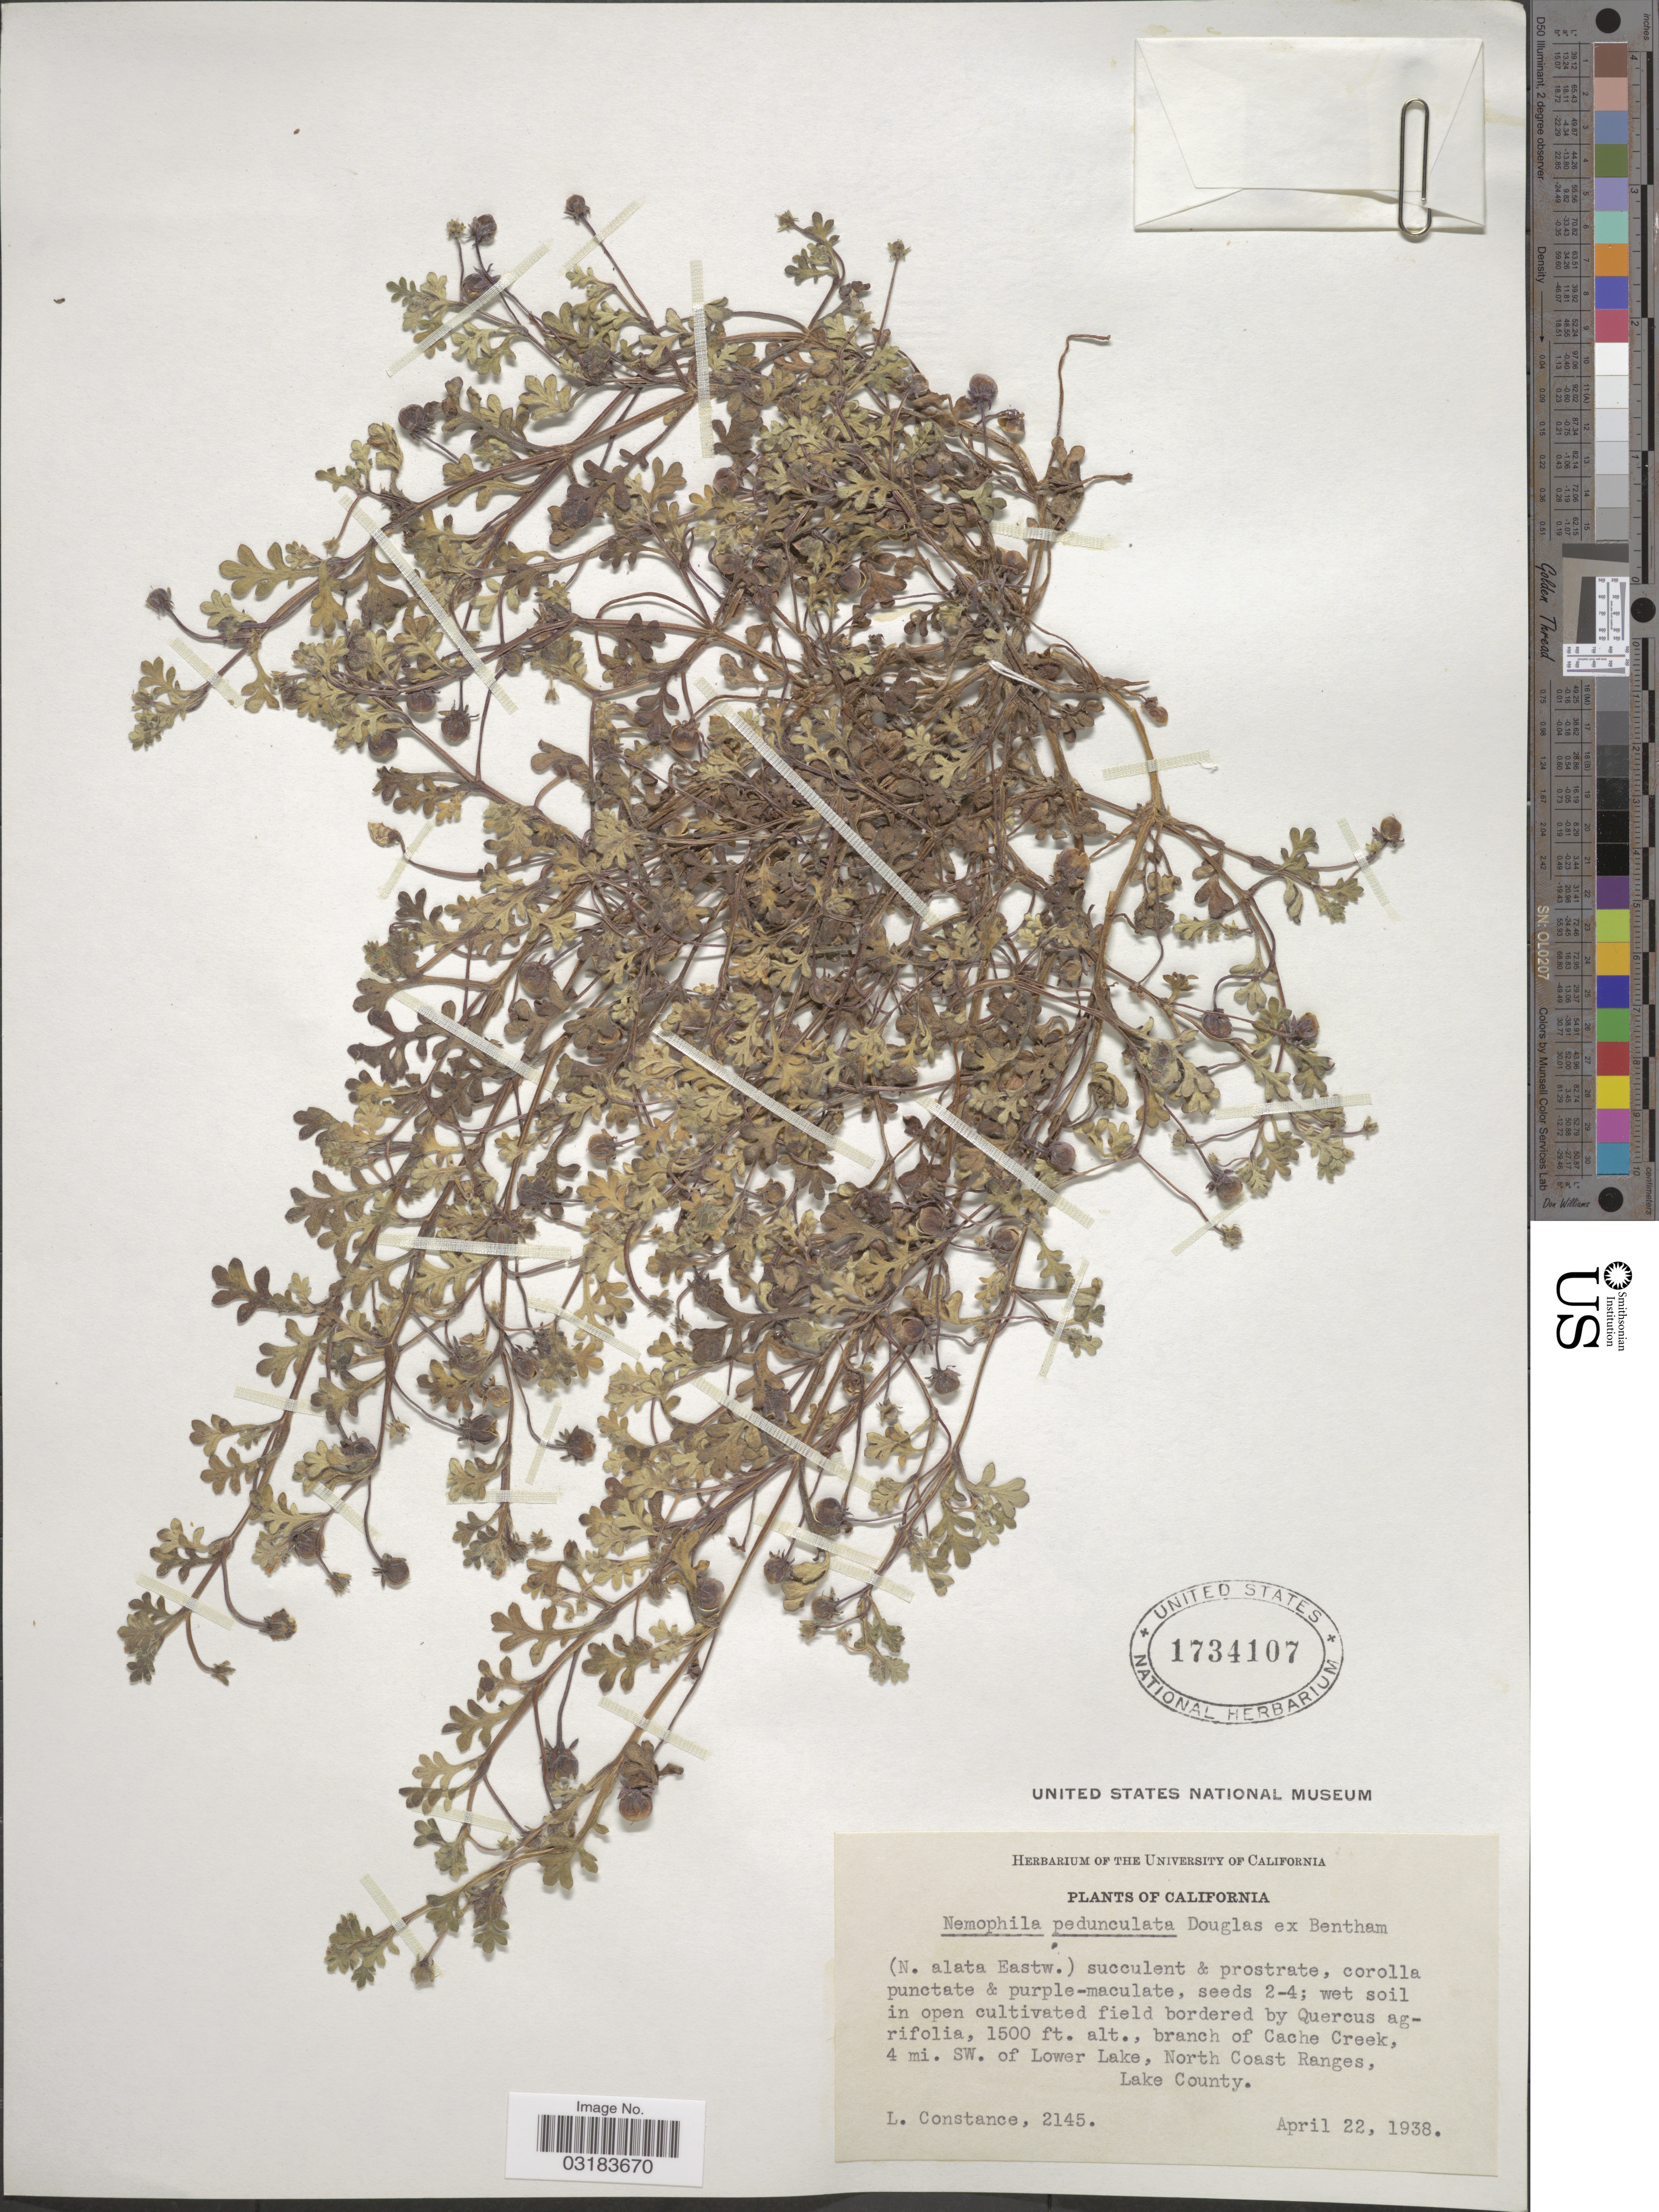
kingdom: Plantae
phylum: Tracheophyta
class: Magnoliopsida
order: Boraginales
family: Hydrophyllaceae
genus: Nemophila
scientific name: Nemophila pedunculata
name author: Douglas ex Benth.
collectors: L. Constance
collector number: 2145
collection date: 1938-04-22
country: United States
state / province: California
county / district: Lake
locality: Branch of Cache Creek, 4 mi. SW. of Lower Lake, North Coast Ranges, Lake County.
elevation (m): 457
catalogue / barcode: US 1734107